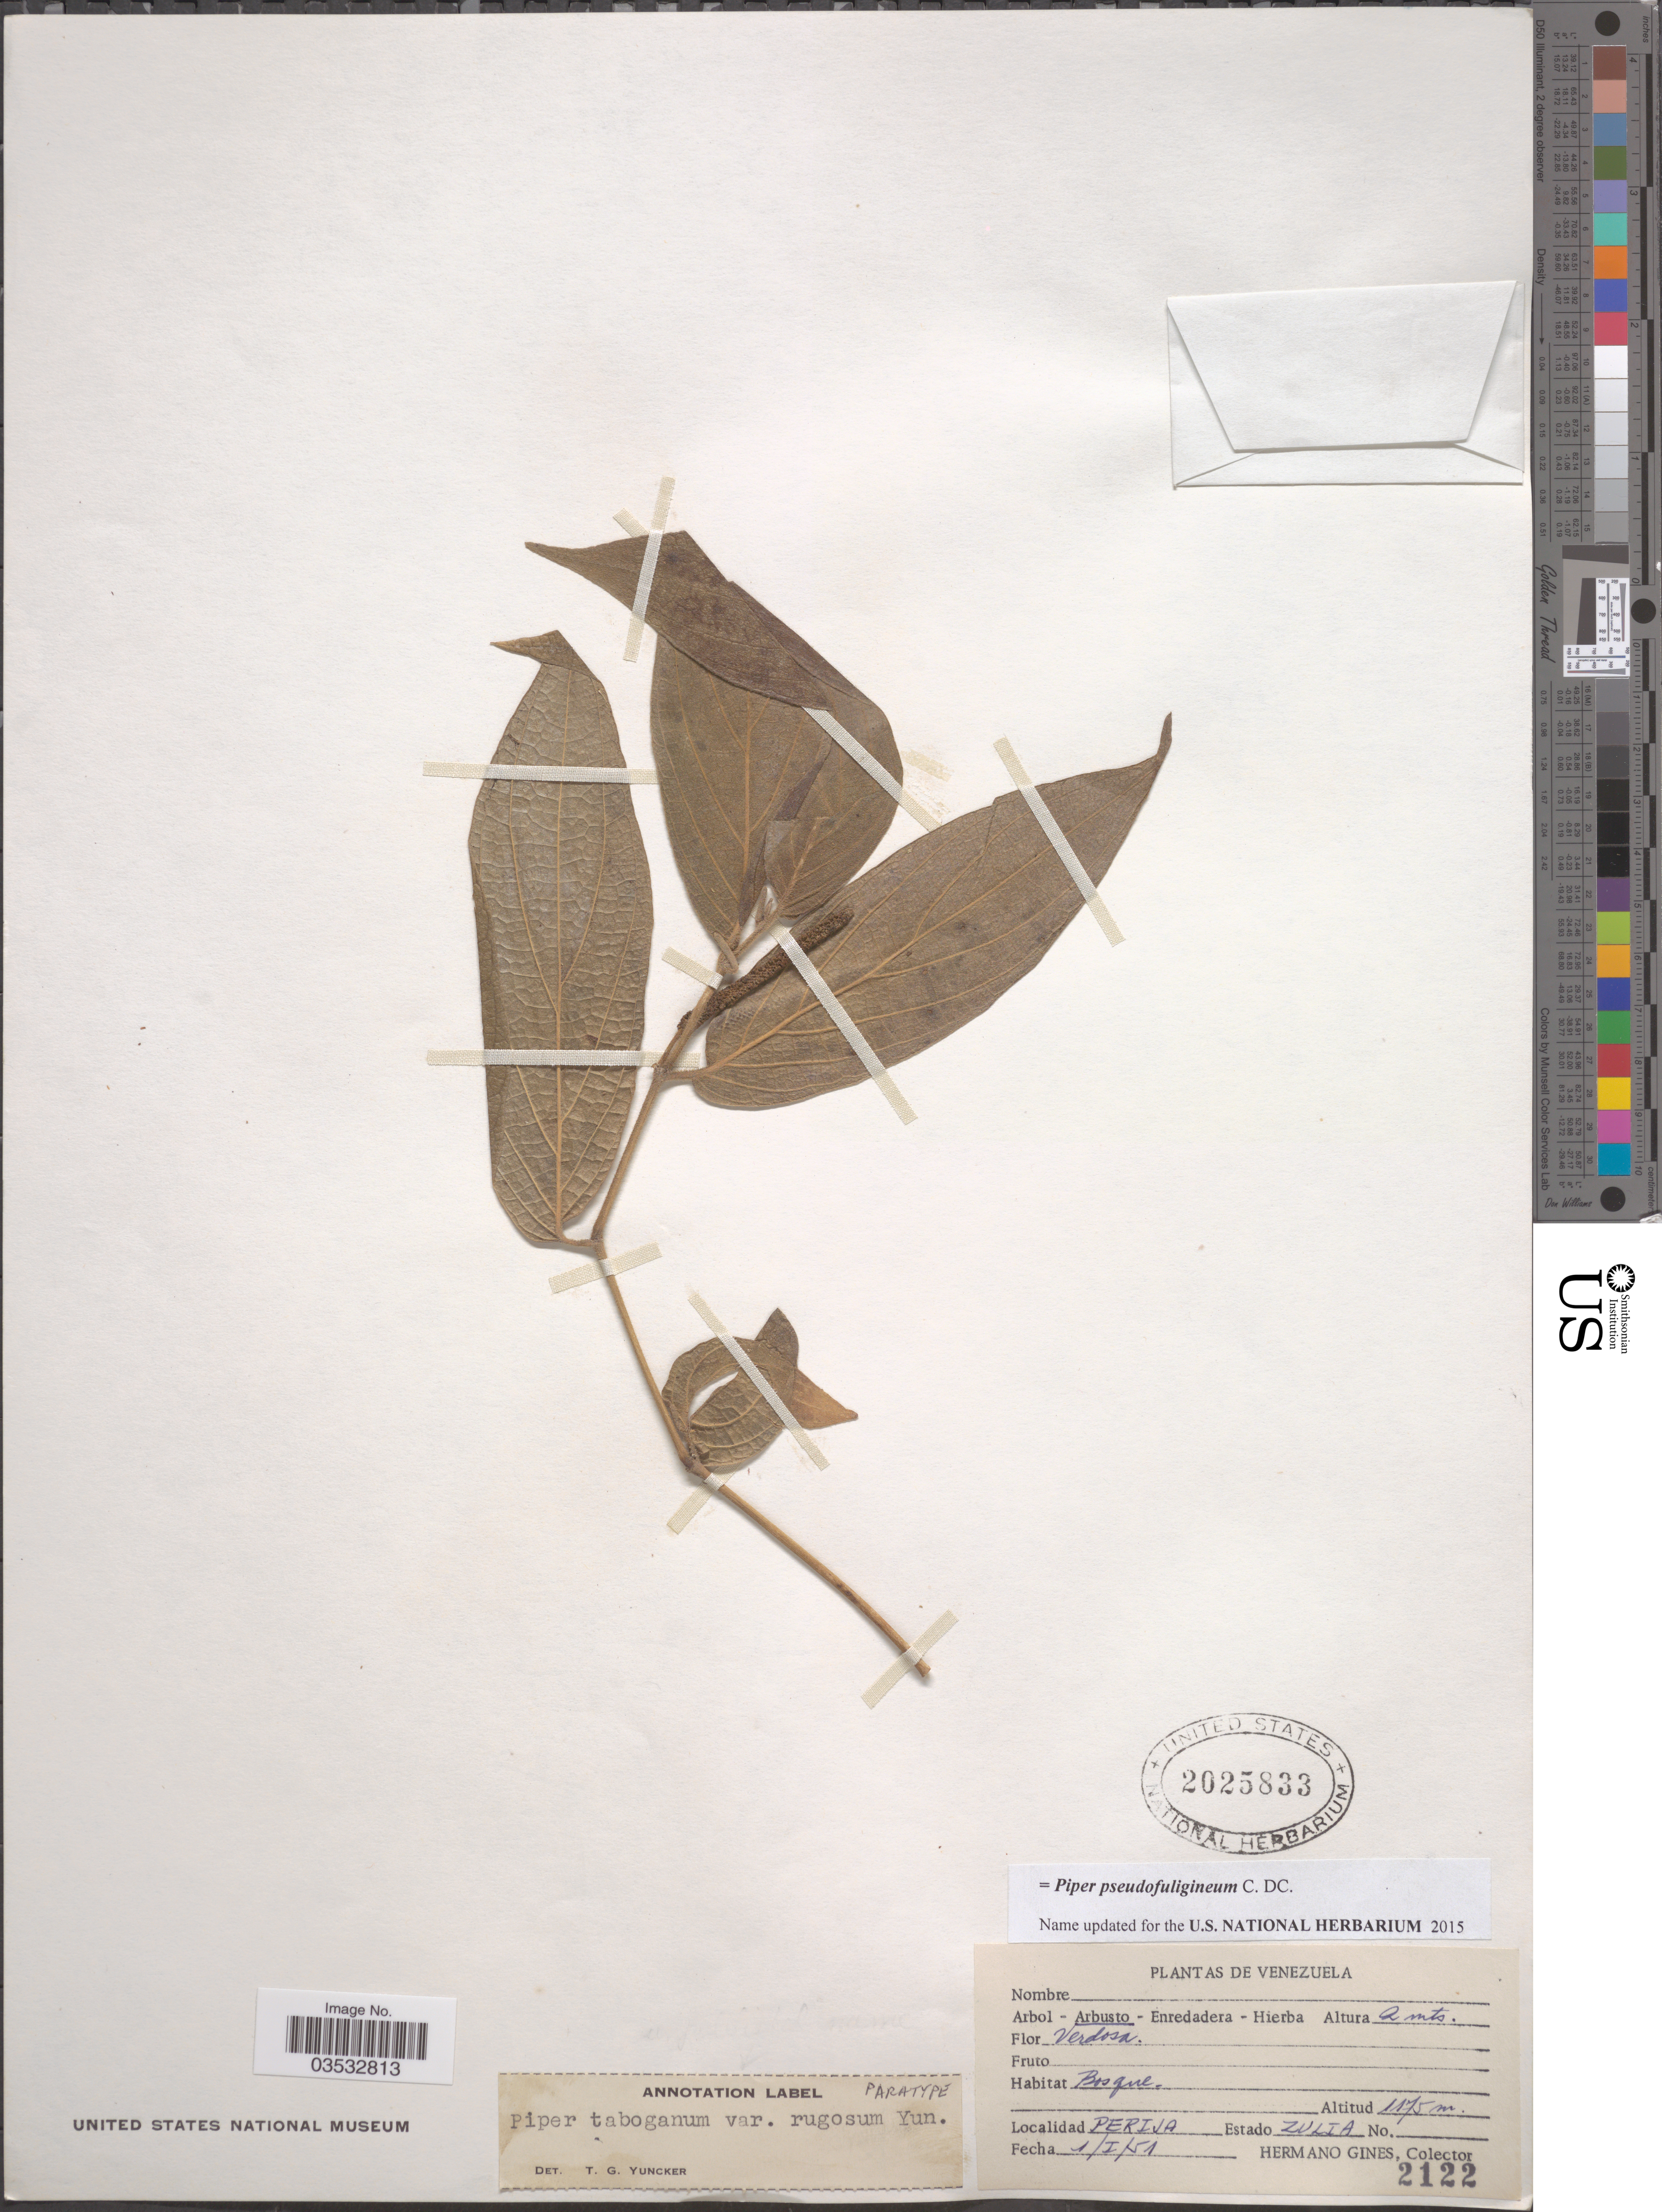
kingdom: Plantae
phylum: Tracheophyta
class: Magnoliopsida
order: Piperales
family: Piperaceae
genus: Piper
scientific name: Piper pseudofuligineum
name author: C. DC.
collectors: Bro. Gines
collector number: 2122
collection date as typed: Transcribed d/m/y: 1/1/51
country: Venezuela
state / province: Zulia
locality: Perija.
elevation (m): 1175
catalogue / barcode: US 2025833